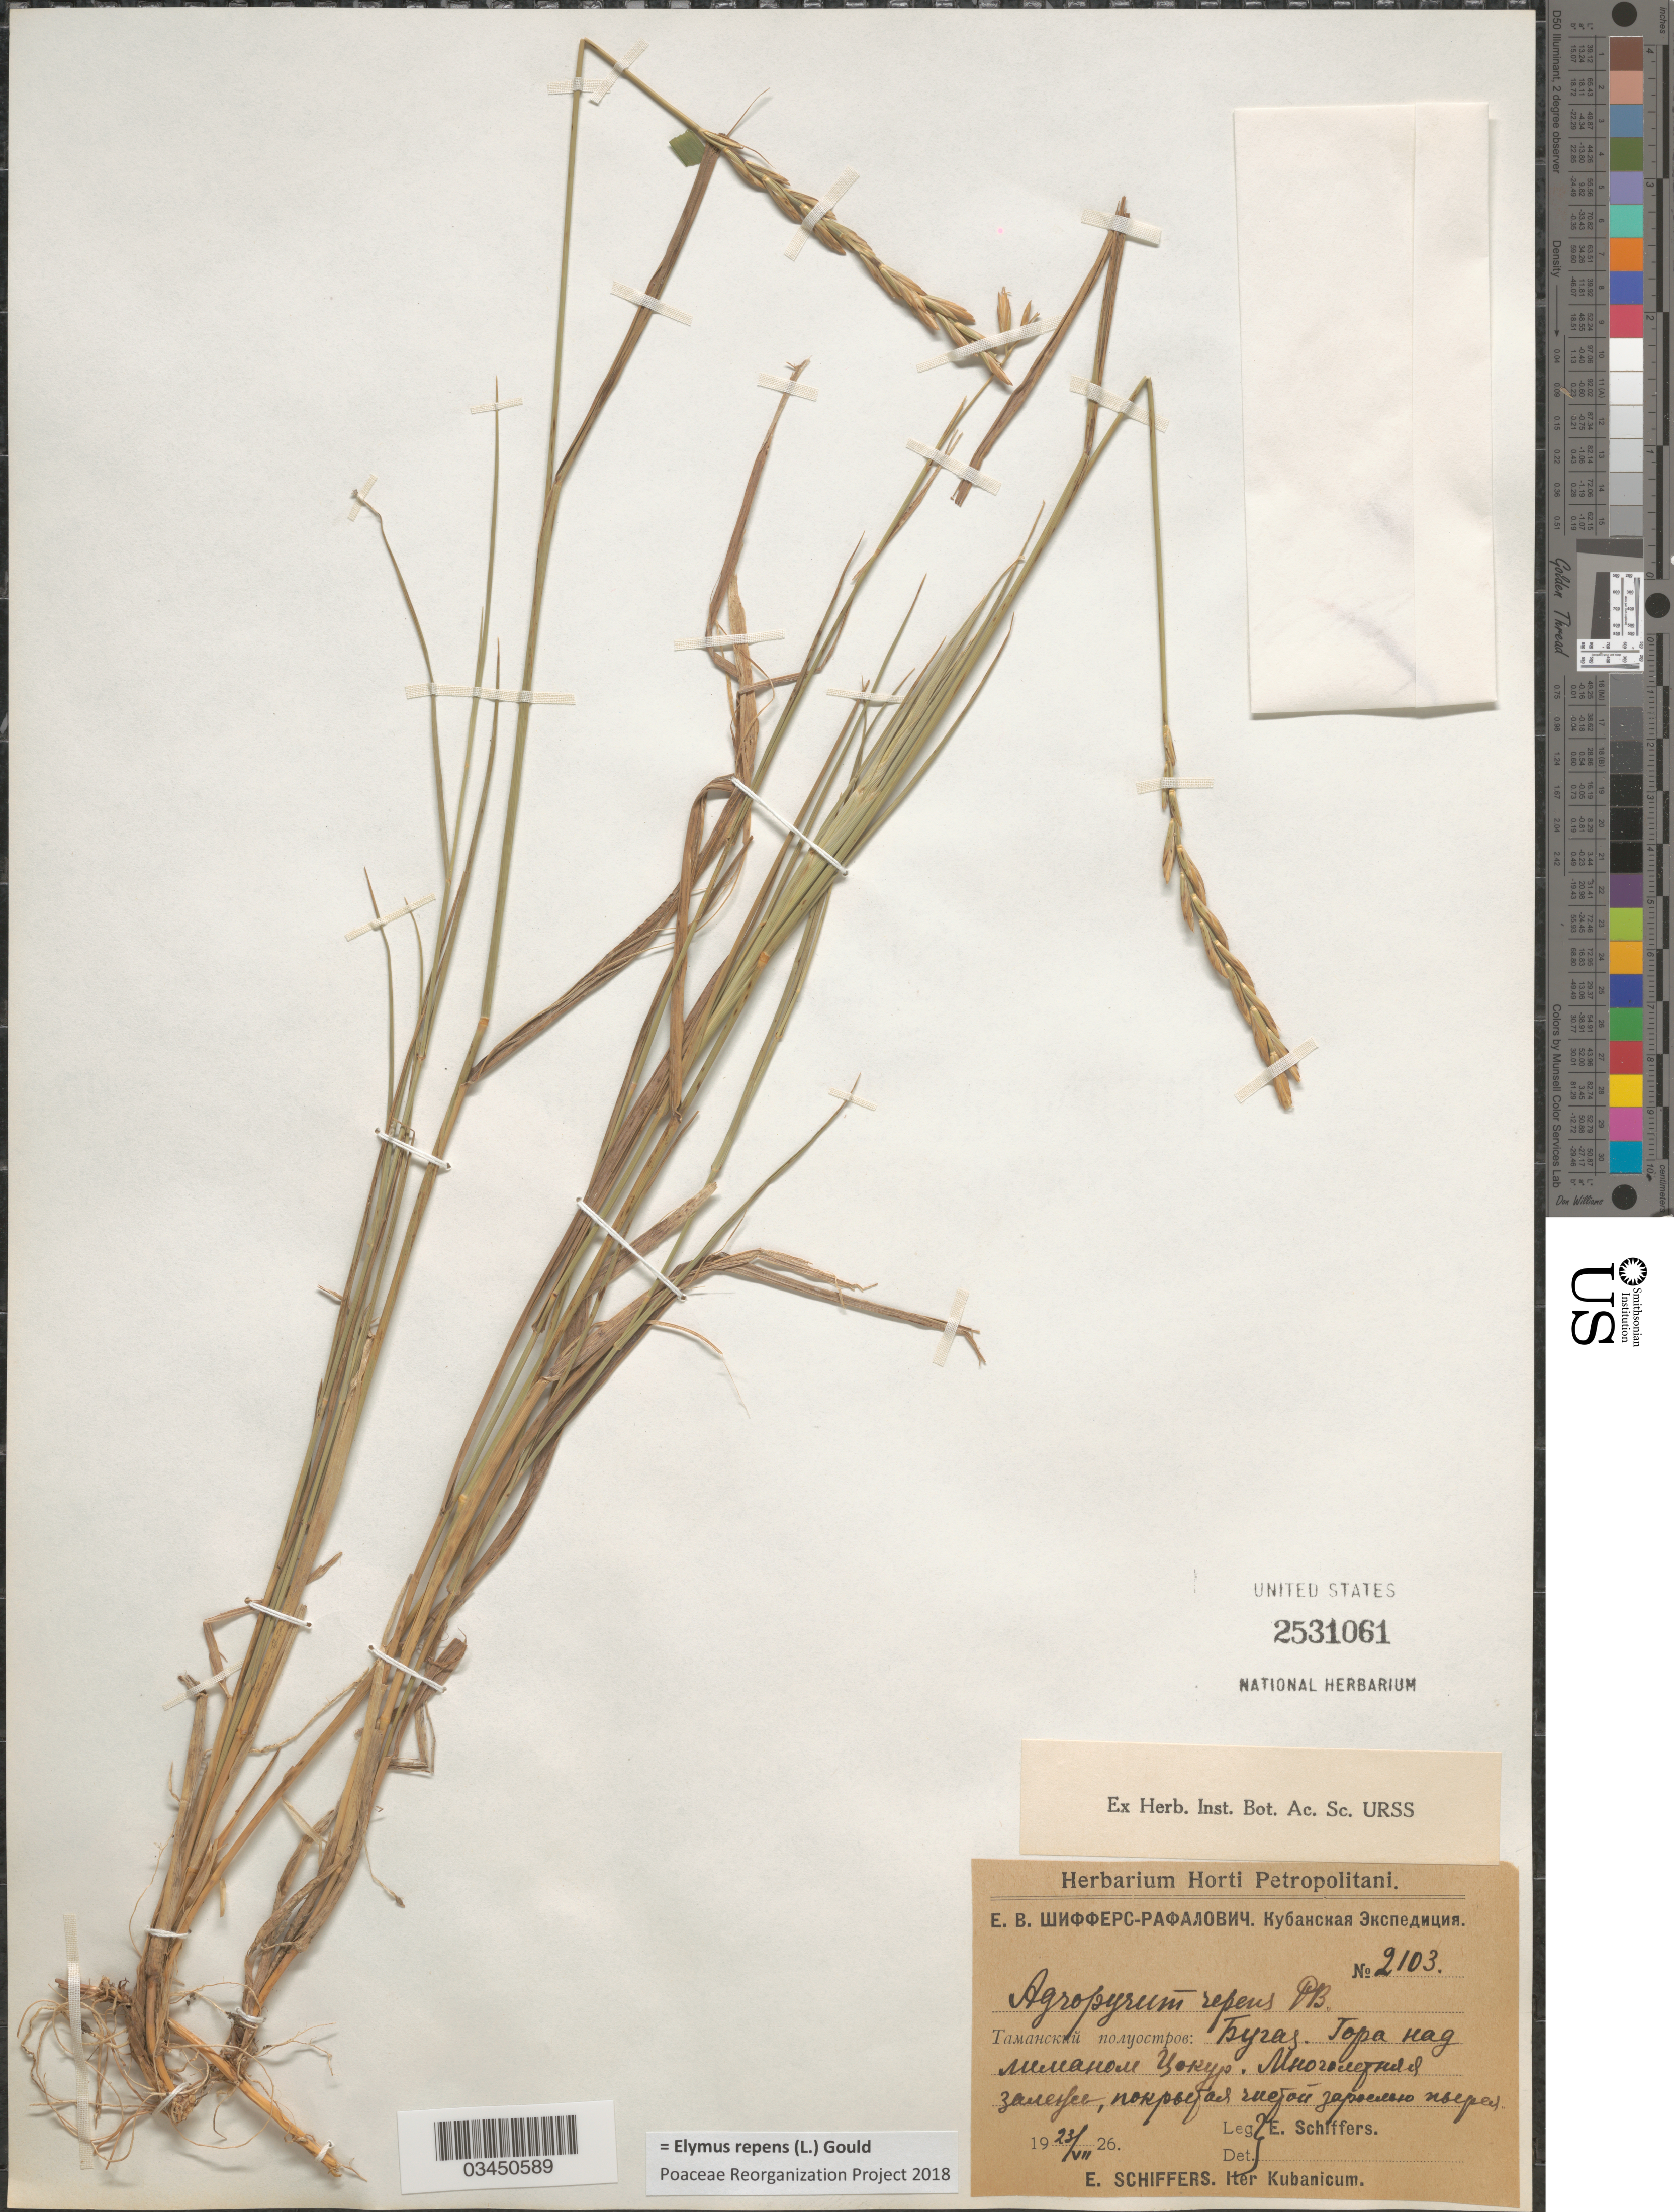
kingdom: Plantae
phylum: Tracheophyta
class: Liliopsida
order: Poales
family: Poaceae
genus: Elymus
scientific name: Elymus repens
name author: (L.) Gould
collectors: E. Schiffers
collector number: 2103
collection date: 1926-07-23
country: Russian Federation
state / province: Krasnodar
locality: Iter Kubanicum. Taman Peninsula, Bugaz, Tsokur lagoon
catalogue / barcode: US 2531061